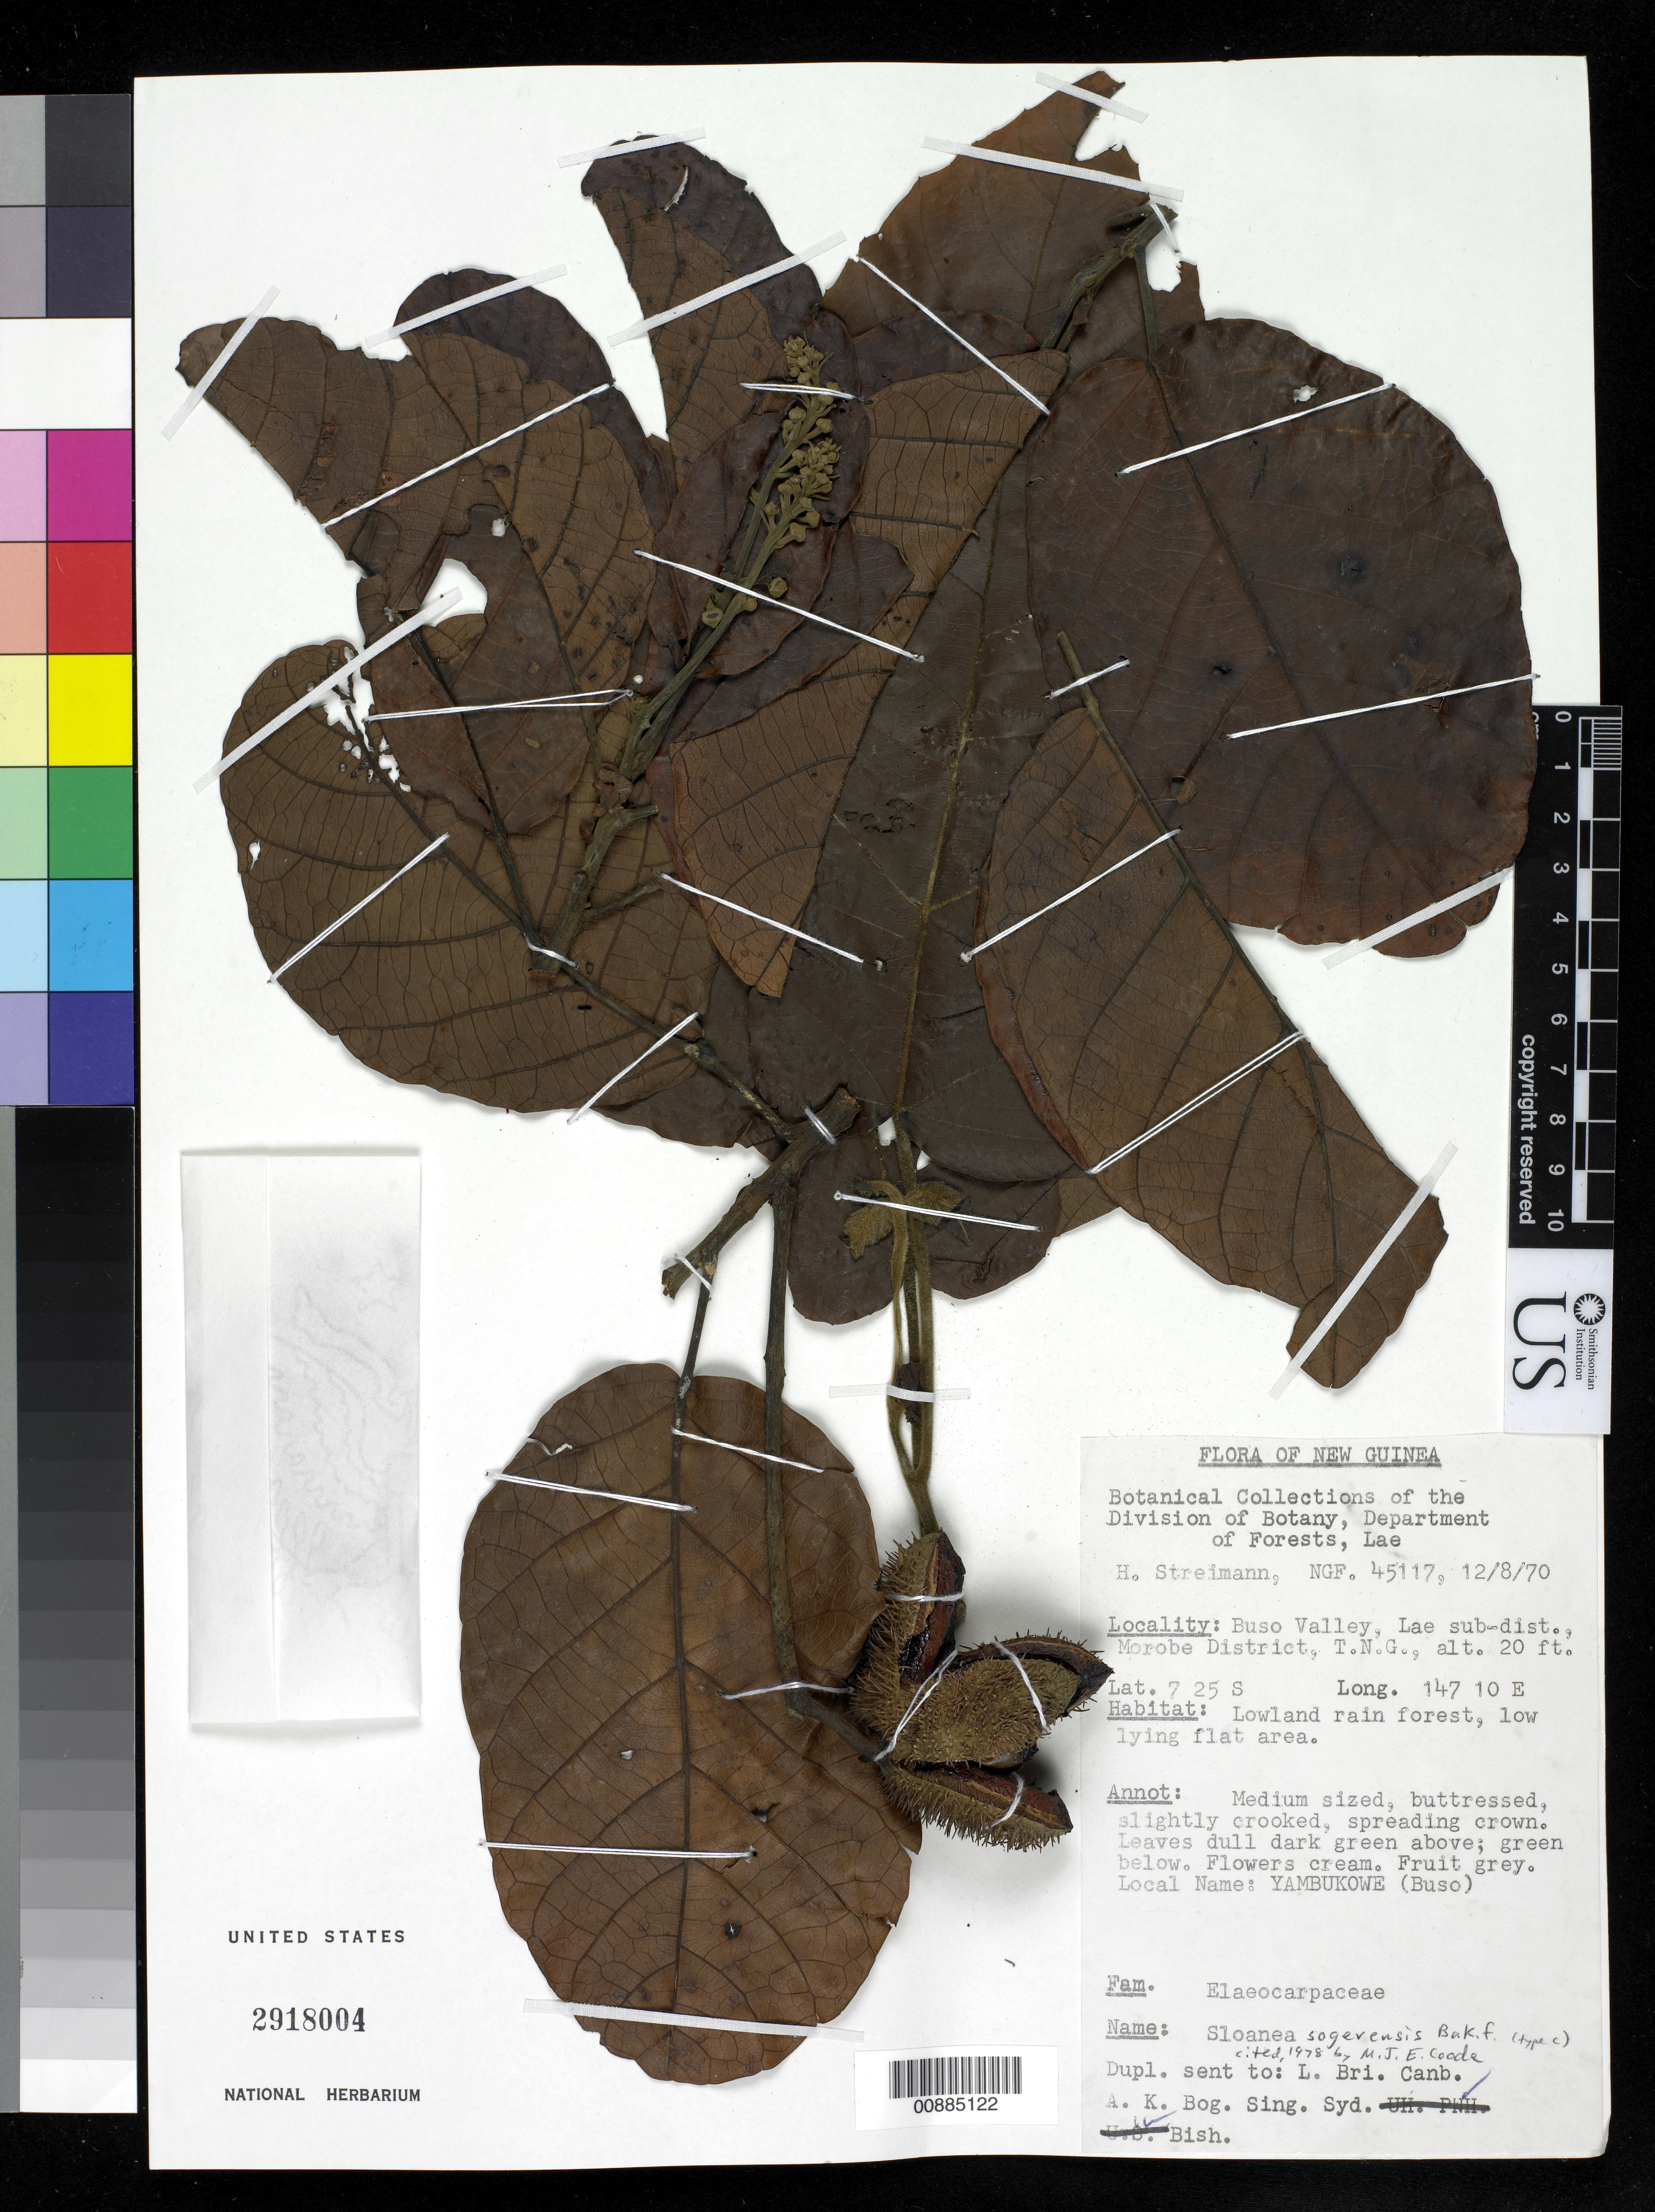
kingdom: Plantae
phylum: Tracheophyta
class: Magnoliopsida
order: Oxalidales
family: Elaeocarpaceae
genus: Sloanea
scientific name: Sloanea sogerensis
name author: Baker f.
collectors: H. Streimann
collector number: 45117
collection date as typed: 12 Aug 1970 or 08 Dec 1970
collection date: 1970-08-12 or 1970-12-08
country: Papua New Guinea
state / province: Morobe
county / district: Lae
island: New Guinea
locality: Buso Valley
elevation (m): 6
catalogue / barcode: US 2918004